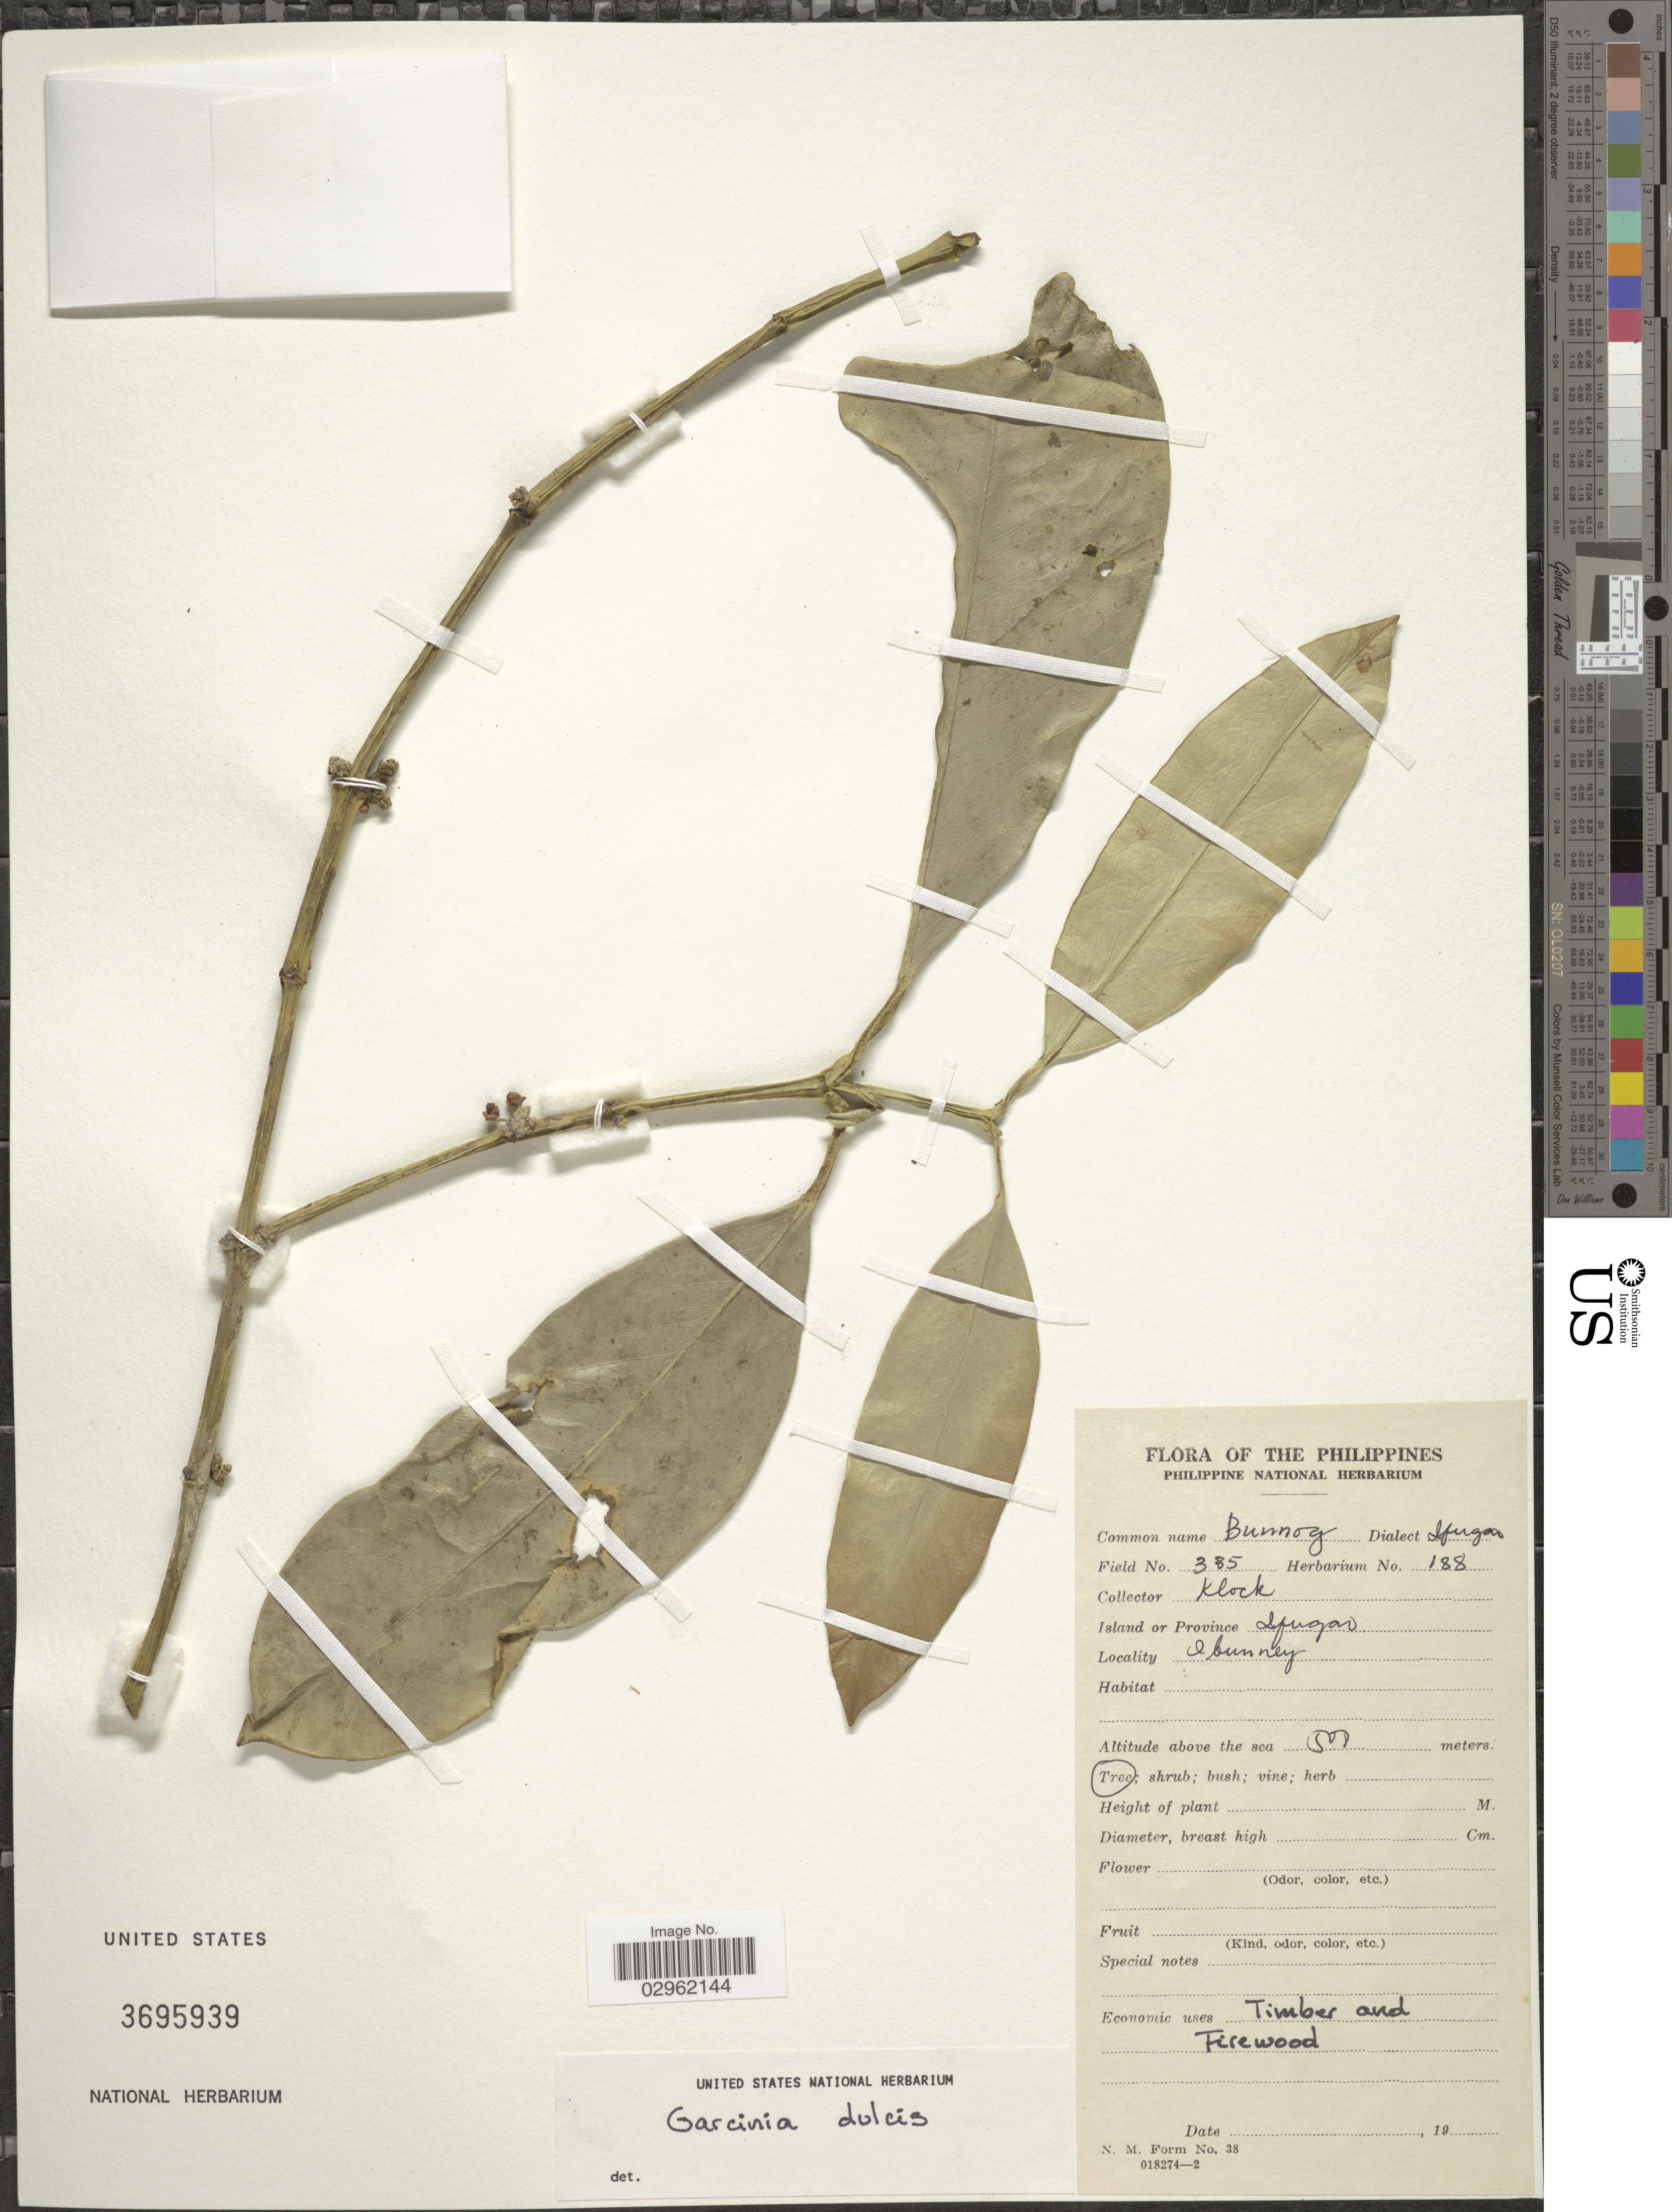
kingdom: Plantae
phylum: Tracheophyta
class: Magnoliopsida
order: Malpighiales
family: Clusiaceae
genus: Garcinia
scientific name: Garcinia dulcis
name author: (Roxb.) Kurz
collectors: Klock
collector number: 335/188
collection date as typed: Transcribed d/m/y: //19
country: Philippines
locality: Island or Province Ifugao. Ibunney.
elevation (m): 500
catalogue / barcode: US 3695939